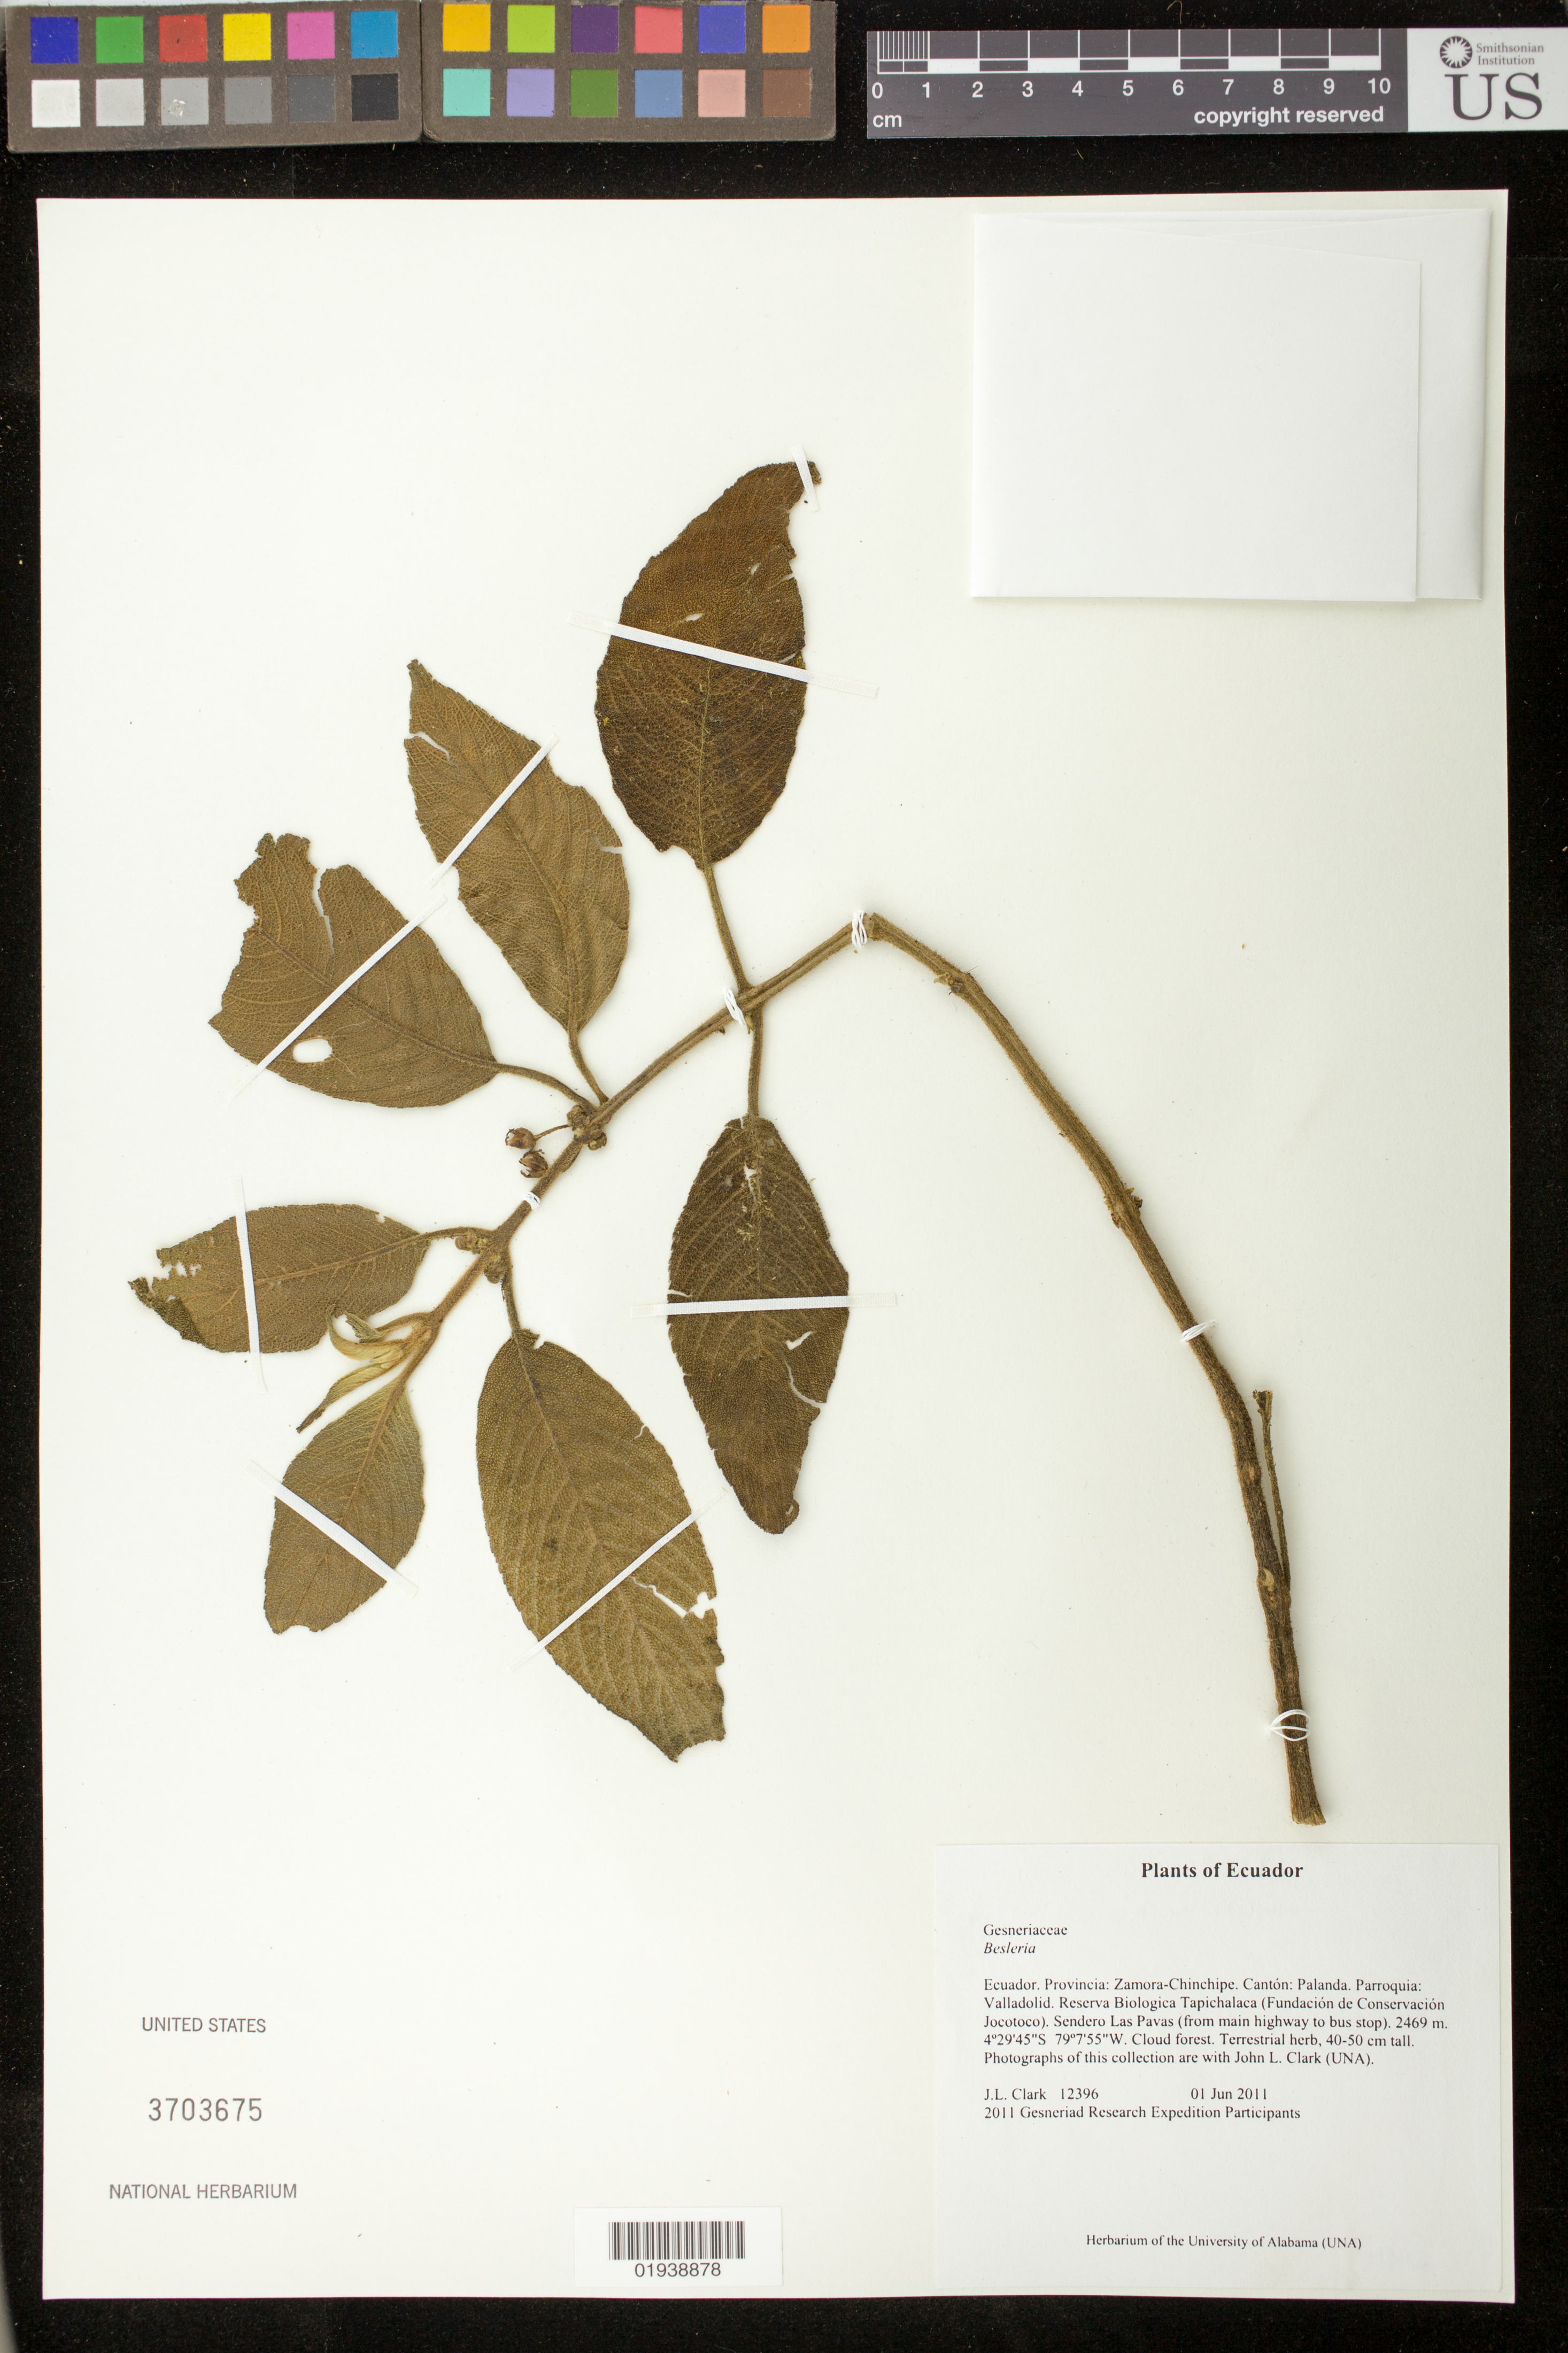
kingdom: Plantae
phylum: Tracheophyta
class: Magnoliopsida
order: Lamiales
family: Gesneriaceae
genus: Besleria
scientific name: Besleria sp.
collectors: J. L. Clark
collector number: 12396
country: Ecuador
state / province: Zamora-Chinchipe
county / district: Canton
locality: Palanda, Parroquia, Valladolid Reserva Biologica Tapichalaca, Fundacion de Conservacipon Jocotoco, Sendero Las Pavas, from main highway to bus stop.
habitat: Cloud forest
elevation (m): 2469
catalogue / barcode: US 3703675